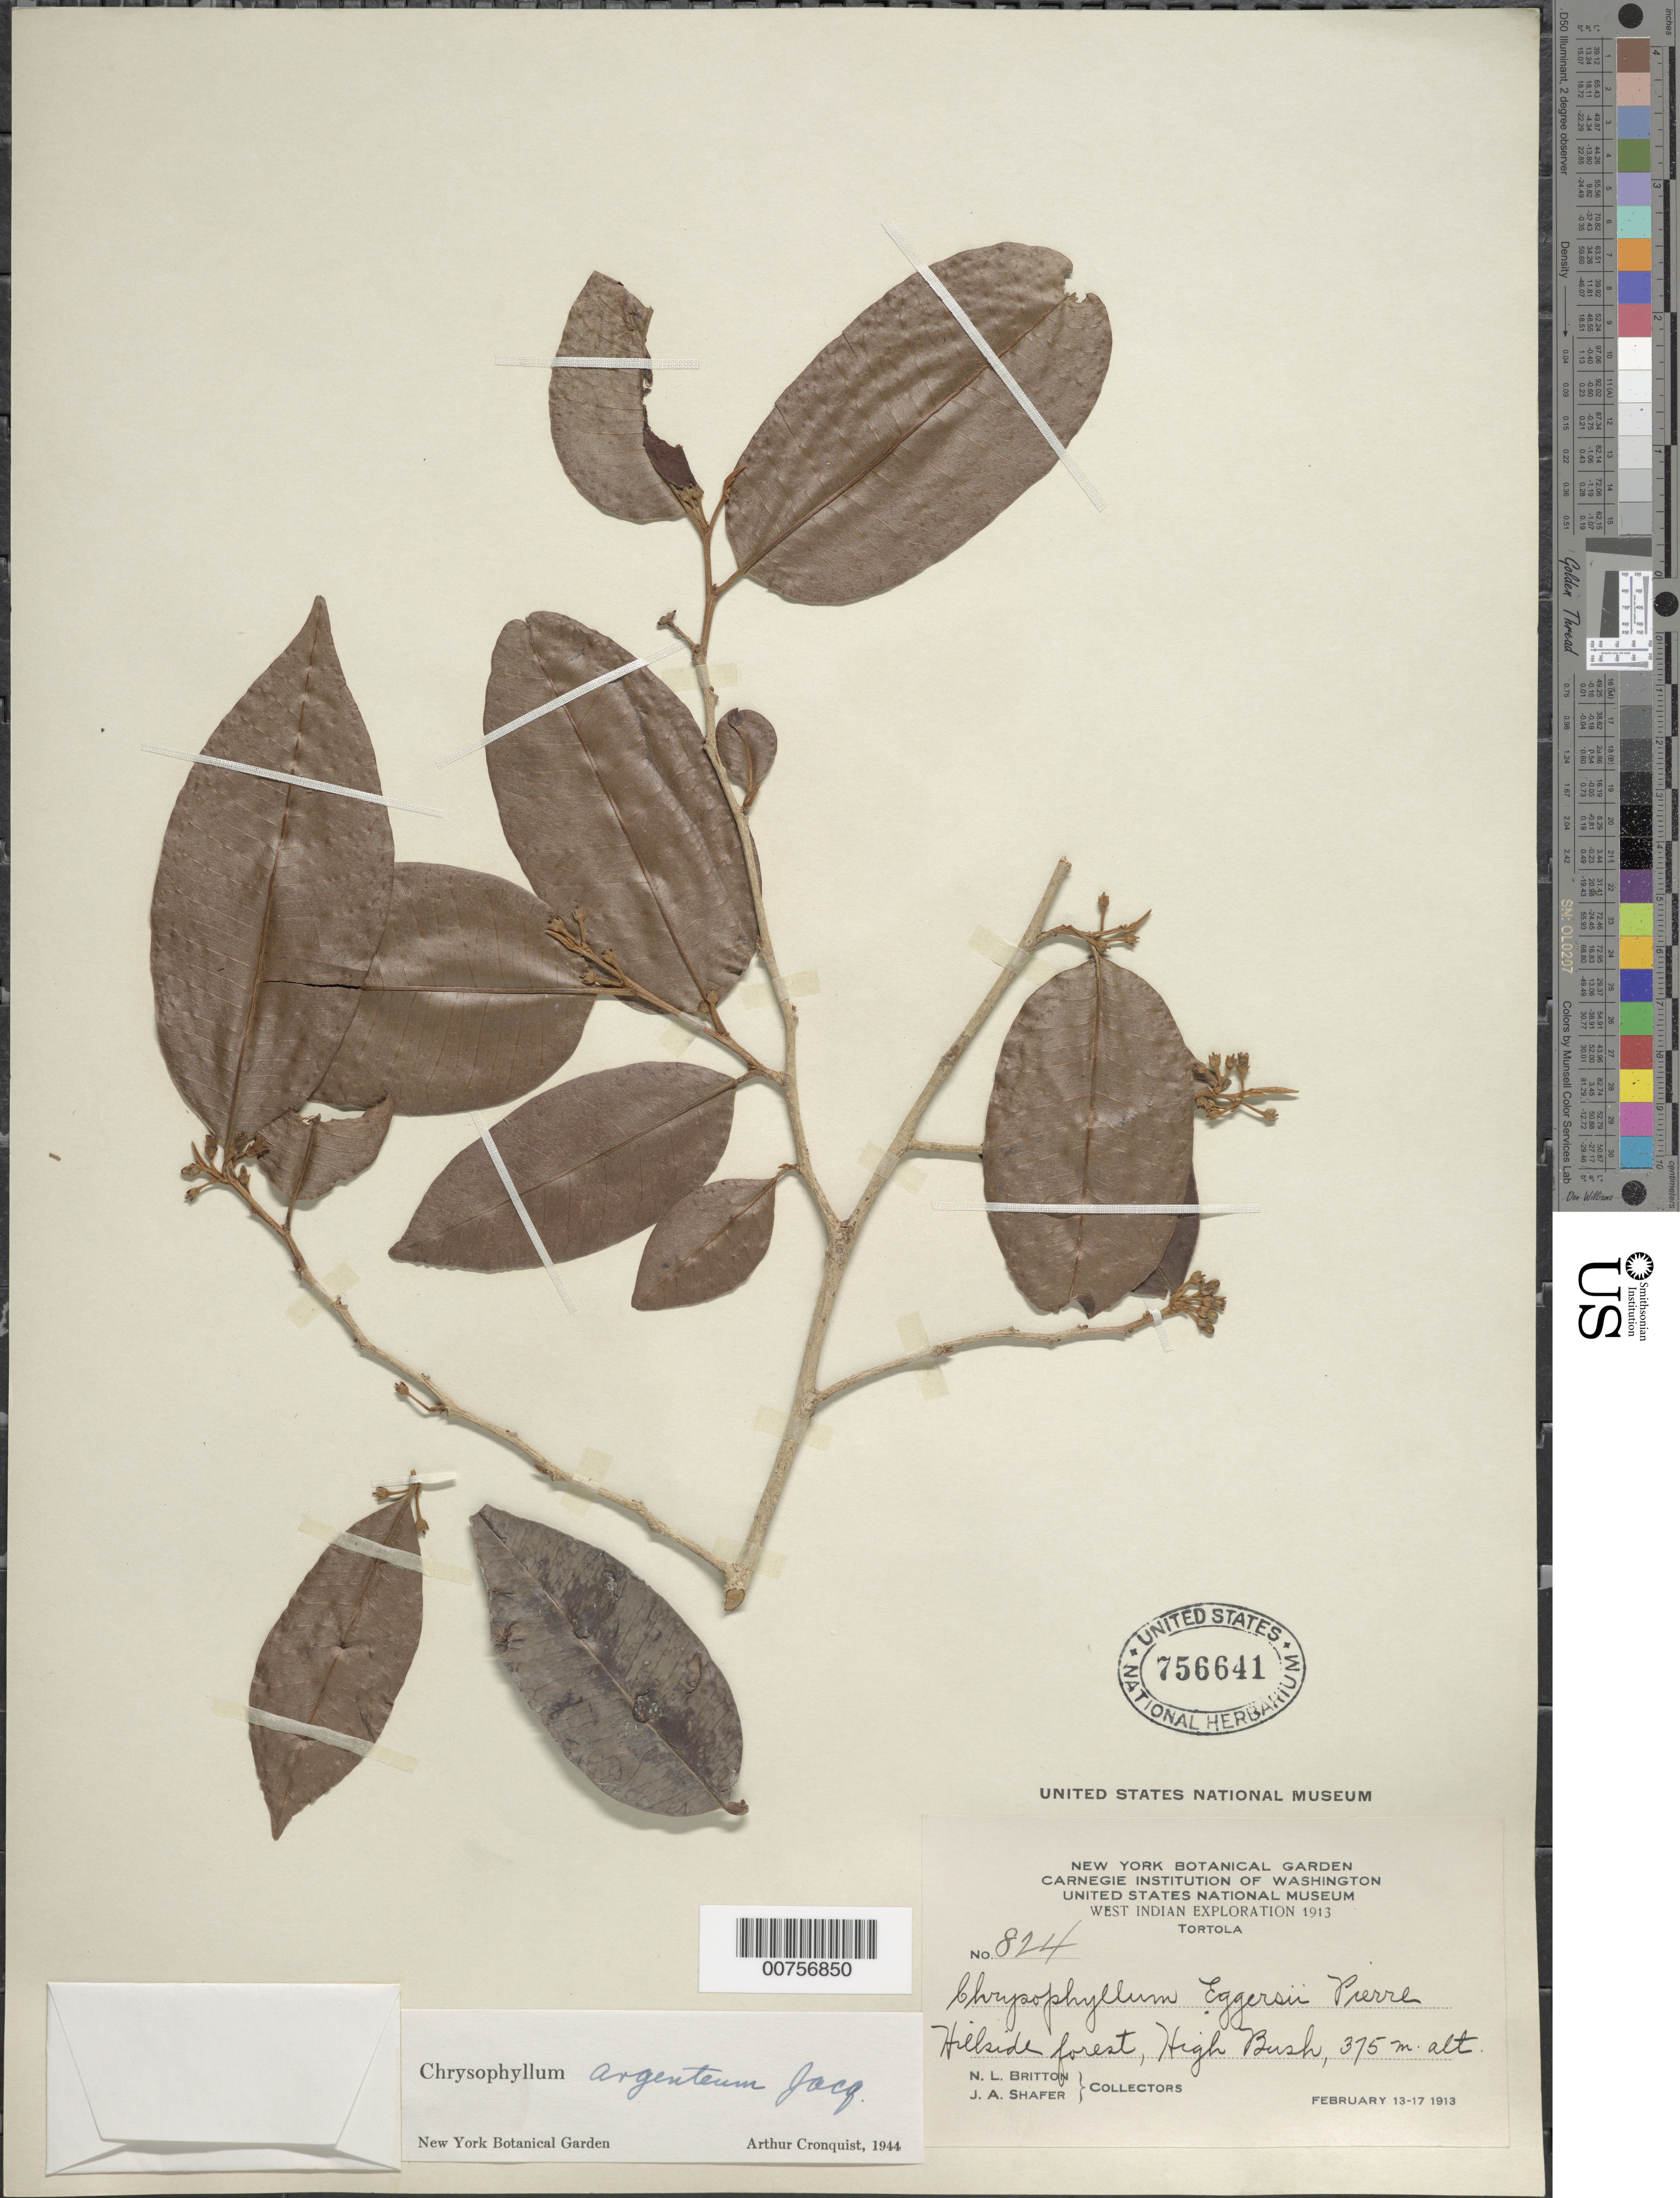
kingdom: Plantae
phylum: Tracheophyta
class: Magnoliopsida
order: Ericales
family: Sapotaceae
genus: Chrysophyllum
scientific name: Chrysophyllum argenteum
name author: Jacq.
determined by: Cronquist, A. J.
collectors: N. Britton & J. A. Shafer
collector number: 824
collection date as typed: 13 Feb 1913 to 17 Feb 1913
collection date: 1913-02-13/1913-02-17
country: British Virgin Islands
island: Tortola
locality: High Bush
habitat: Hillside forest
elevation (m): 375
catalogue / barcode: US 756641